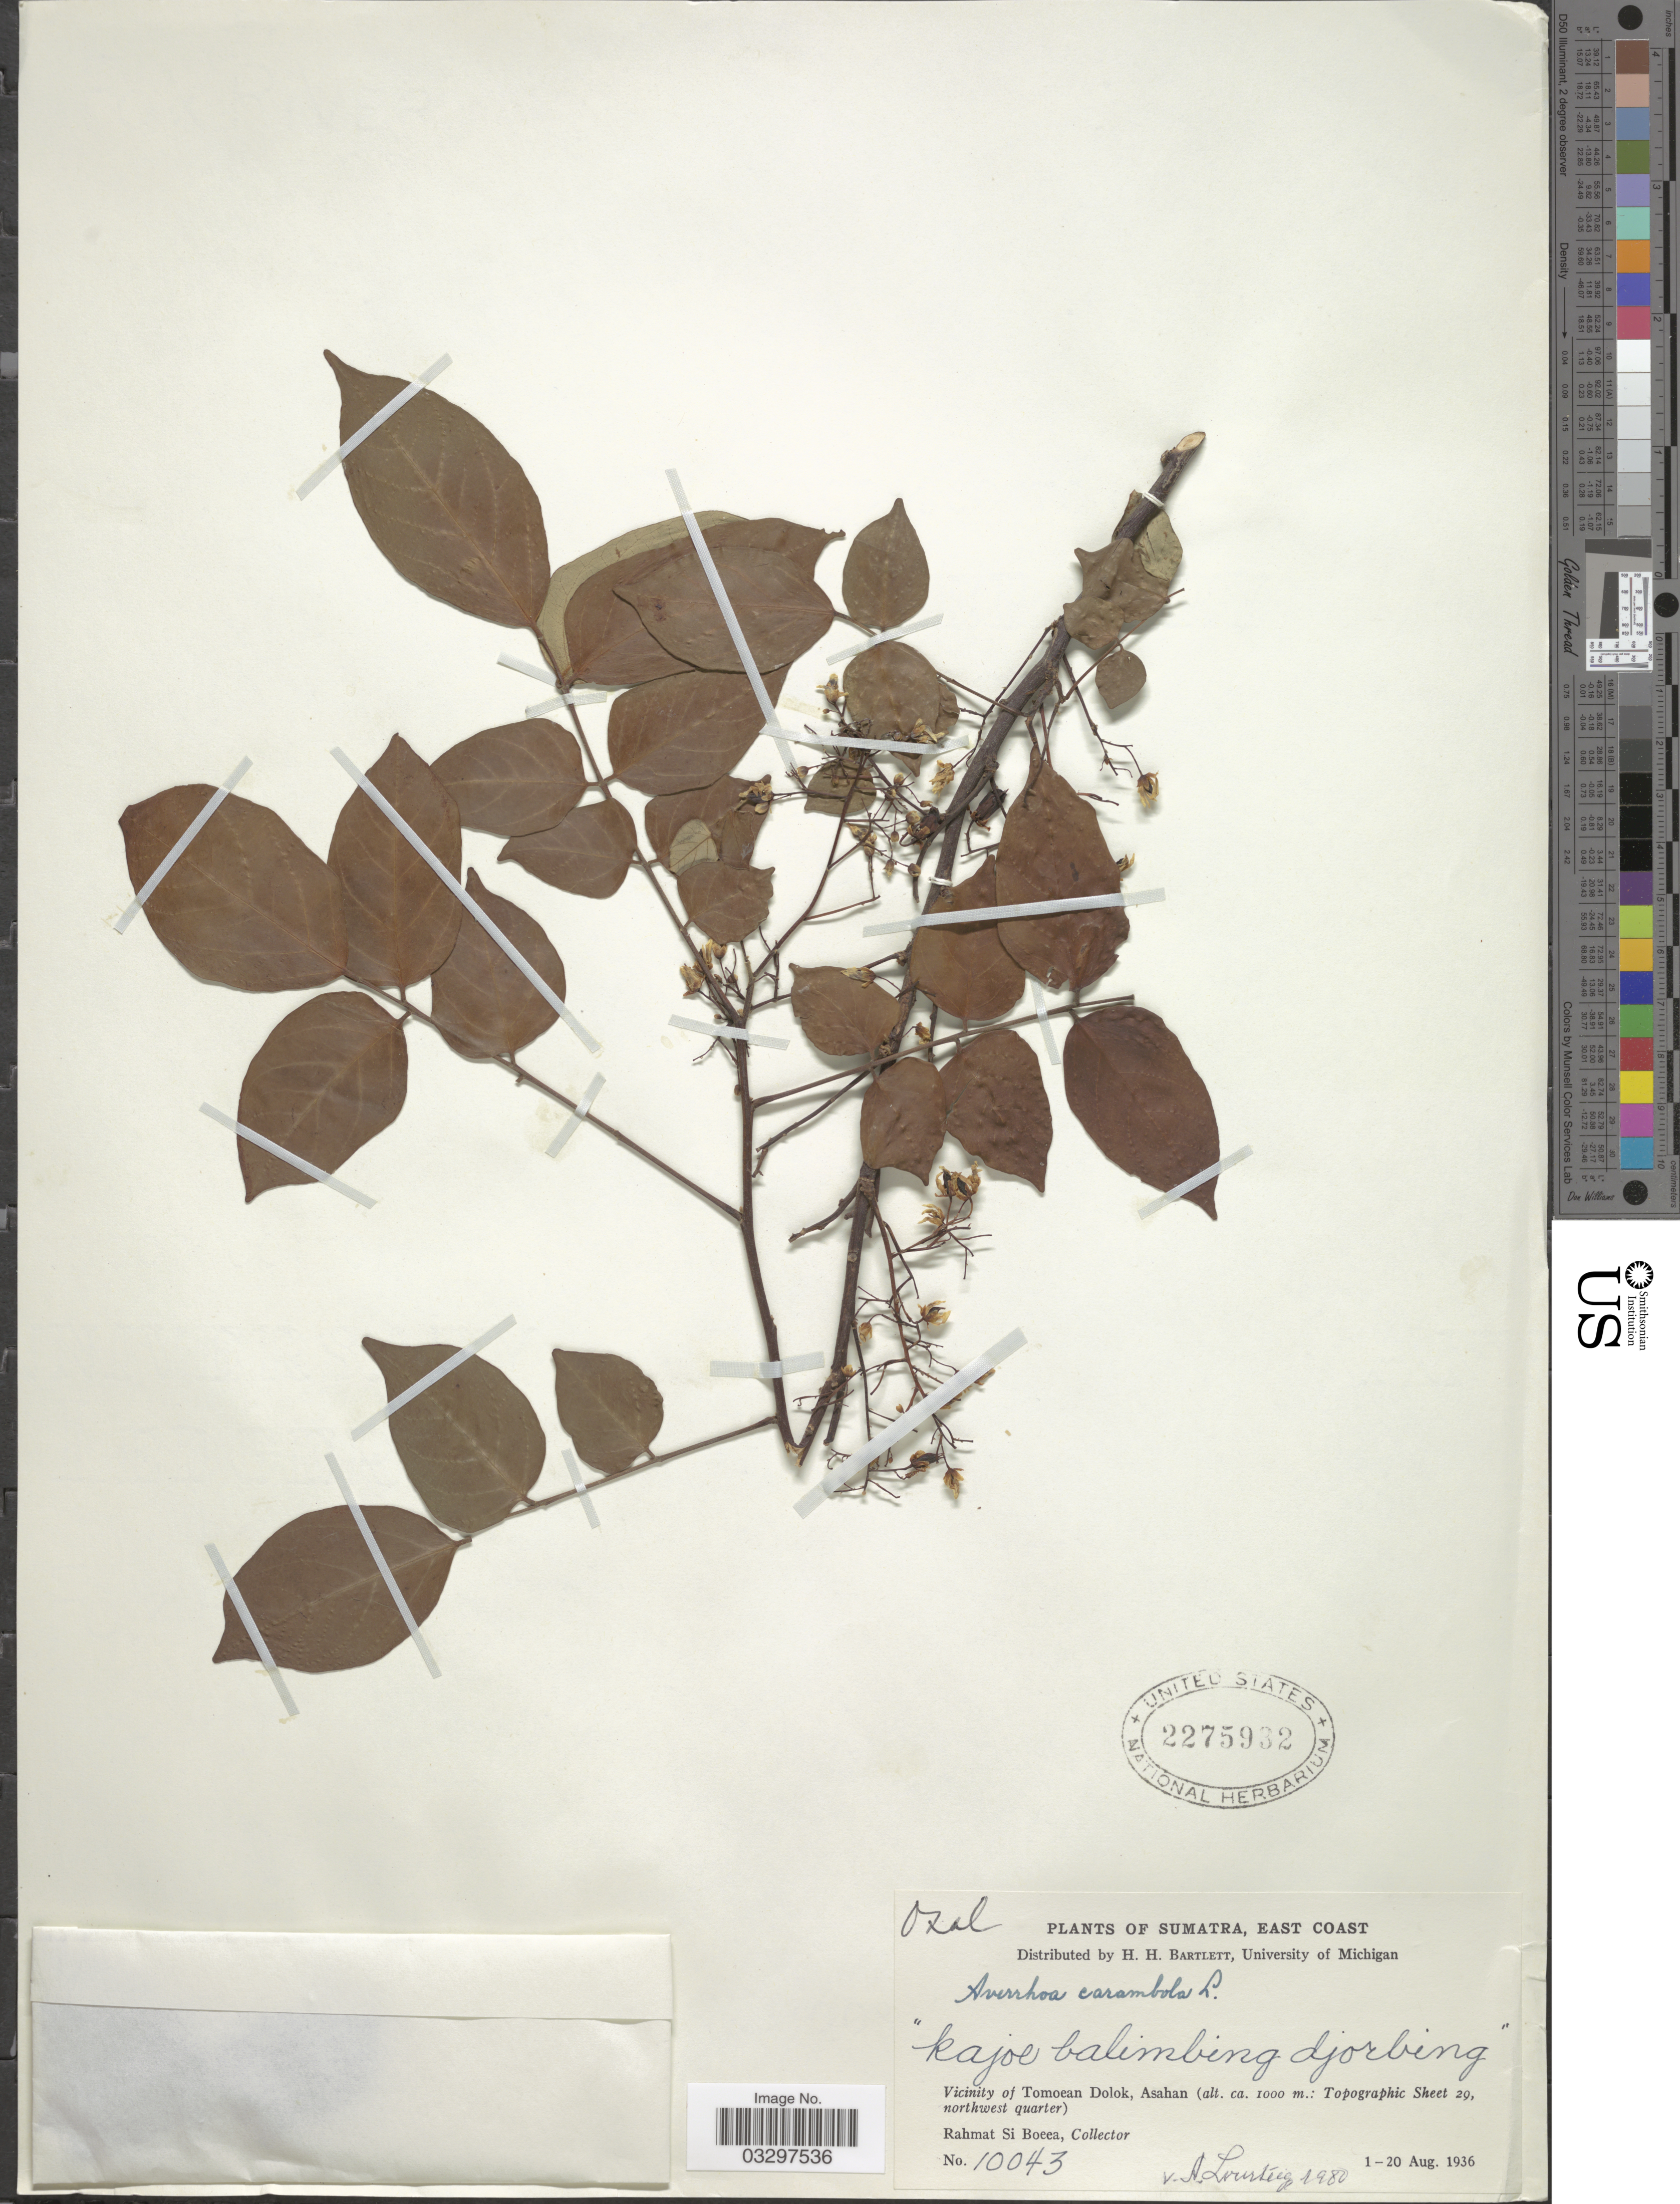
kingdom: Plantae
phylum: Tracheophyta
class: Magnoliopsida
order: Oxalidales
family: Oxalidaceae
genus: Averrhoa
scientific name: Averrhoa carambola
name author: L.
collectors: Rahmat Si Boeea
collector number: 10043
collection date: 1936-08-01/1936-08-20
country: Indonesia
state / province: Sumatra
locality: East Coast. Vicinity of Tomoean Dolok, Asahan (Topographic Sheet 29, northwest quarter).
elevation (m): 1000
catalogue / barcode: US 2275932